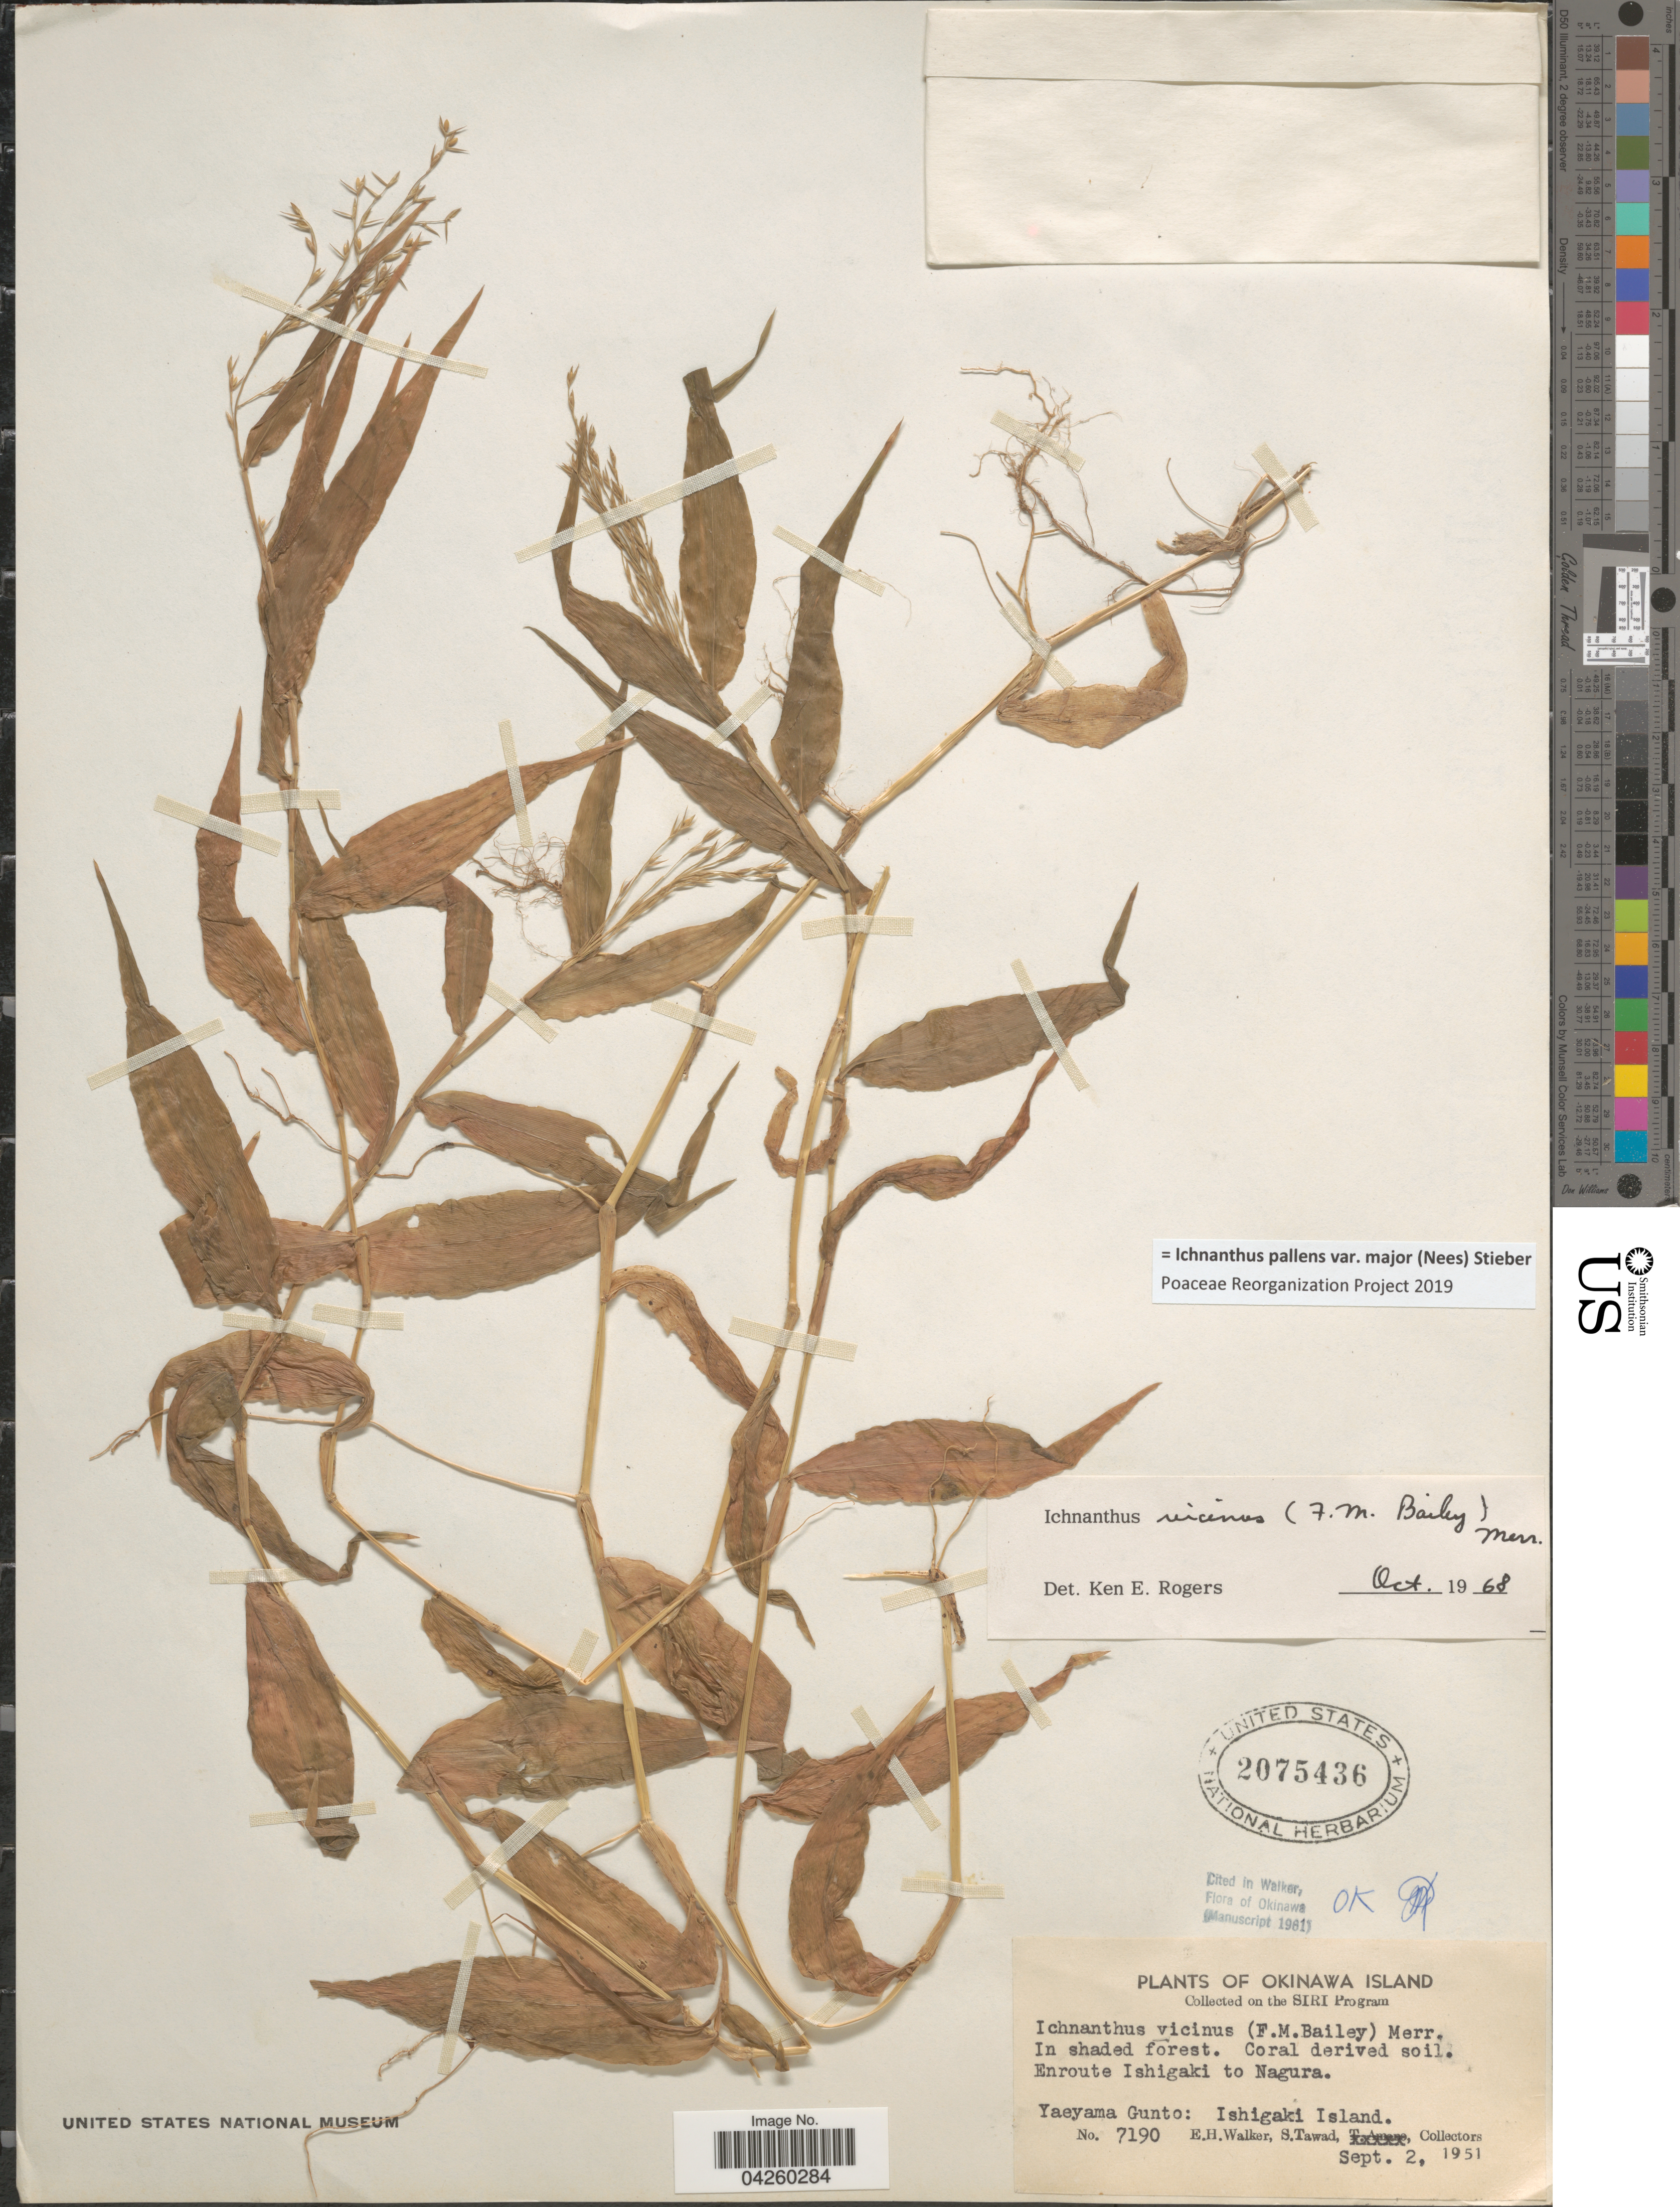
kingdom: Plantae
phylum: Tracheophyta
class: Liliopsida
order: Poales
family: Poaceae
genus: Ichnanthus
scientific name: Ichnanthus pallens var. major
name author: (Nees) Stieber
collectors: E. H. Walker & S. Tawad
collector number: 7190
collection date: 1951-09-02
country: Japan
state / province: Okinawa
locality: Okinawa Islands. Enroute Ishigaki to Nagura. Yaeyama Gunto: Ishigaji Island.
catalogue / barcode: US 2075436